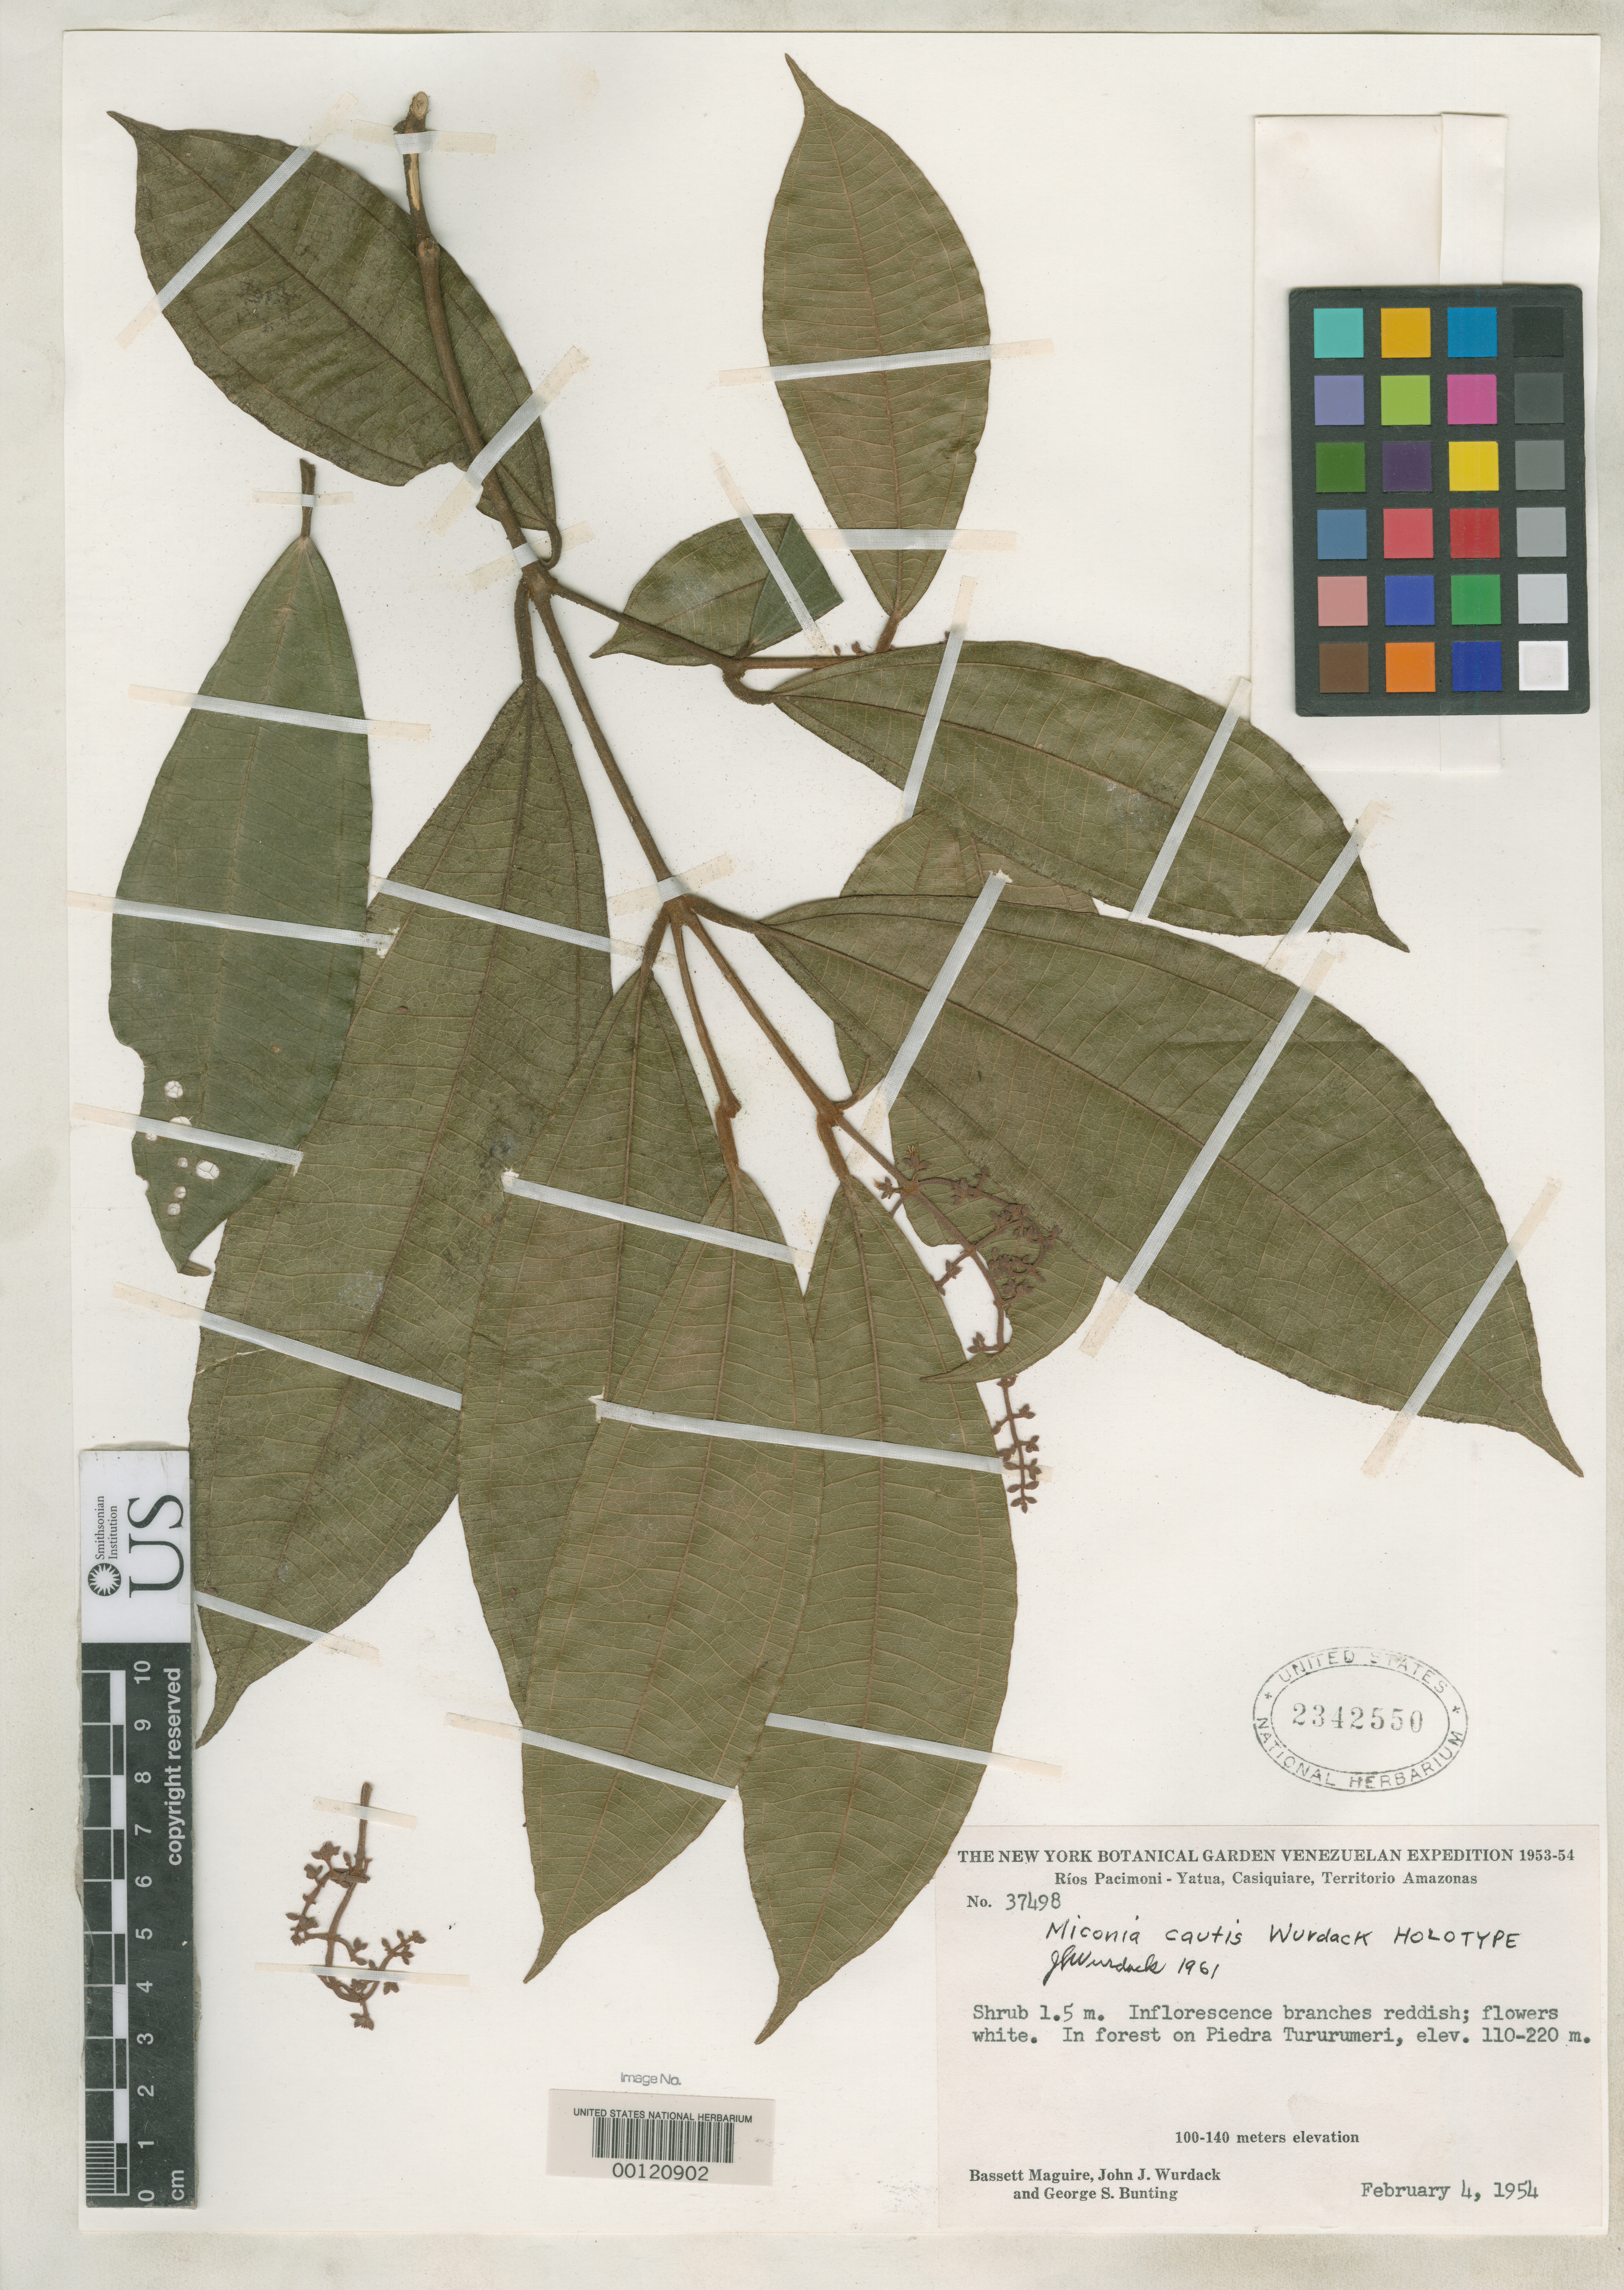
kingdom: Plantae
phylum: Tracheophyta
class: Magnoliopsida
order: Myrtales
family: Melastomataceae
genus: Miconia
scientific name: Miconia cautis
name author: Wurdack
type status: Holotype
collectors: B. Maguire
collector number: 37498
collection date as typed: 04 Feb 1954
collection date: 1954-02-04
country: Venezuela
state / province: Amazonas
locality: Piedra Tururumeri.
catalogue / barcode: US 2342550